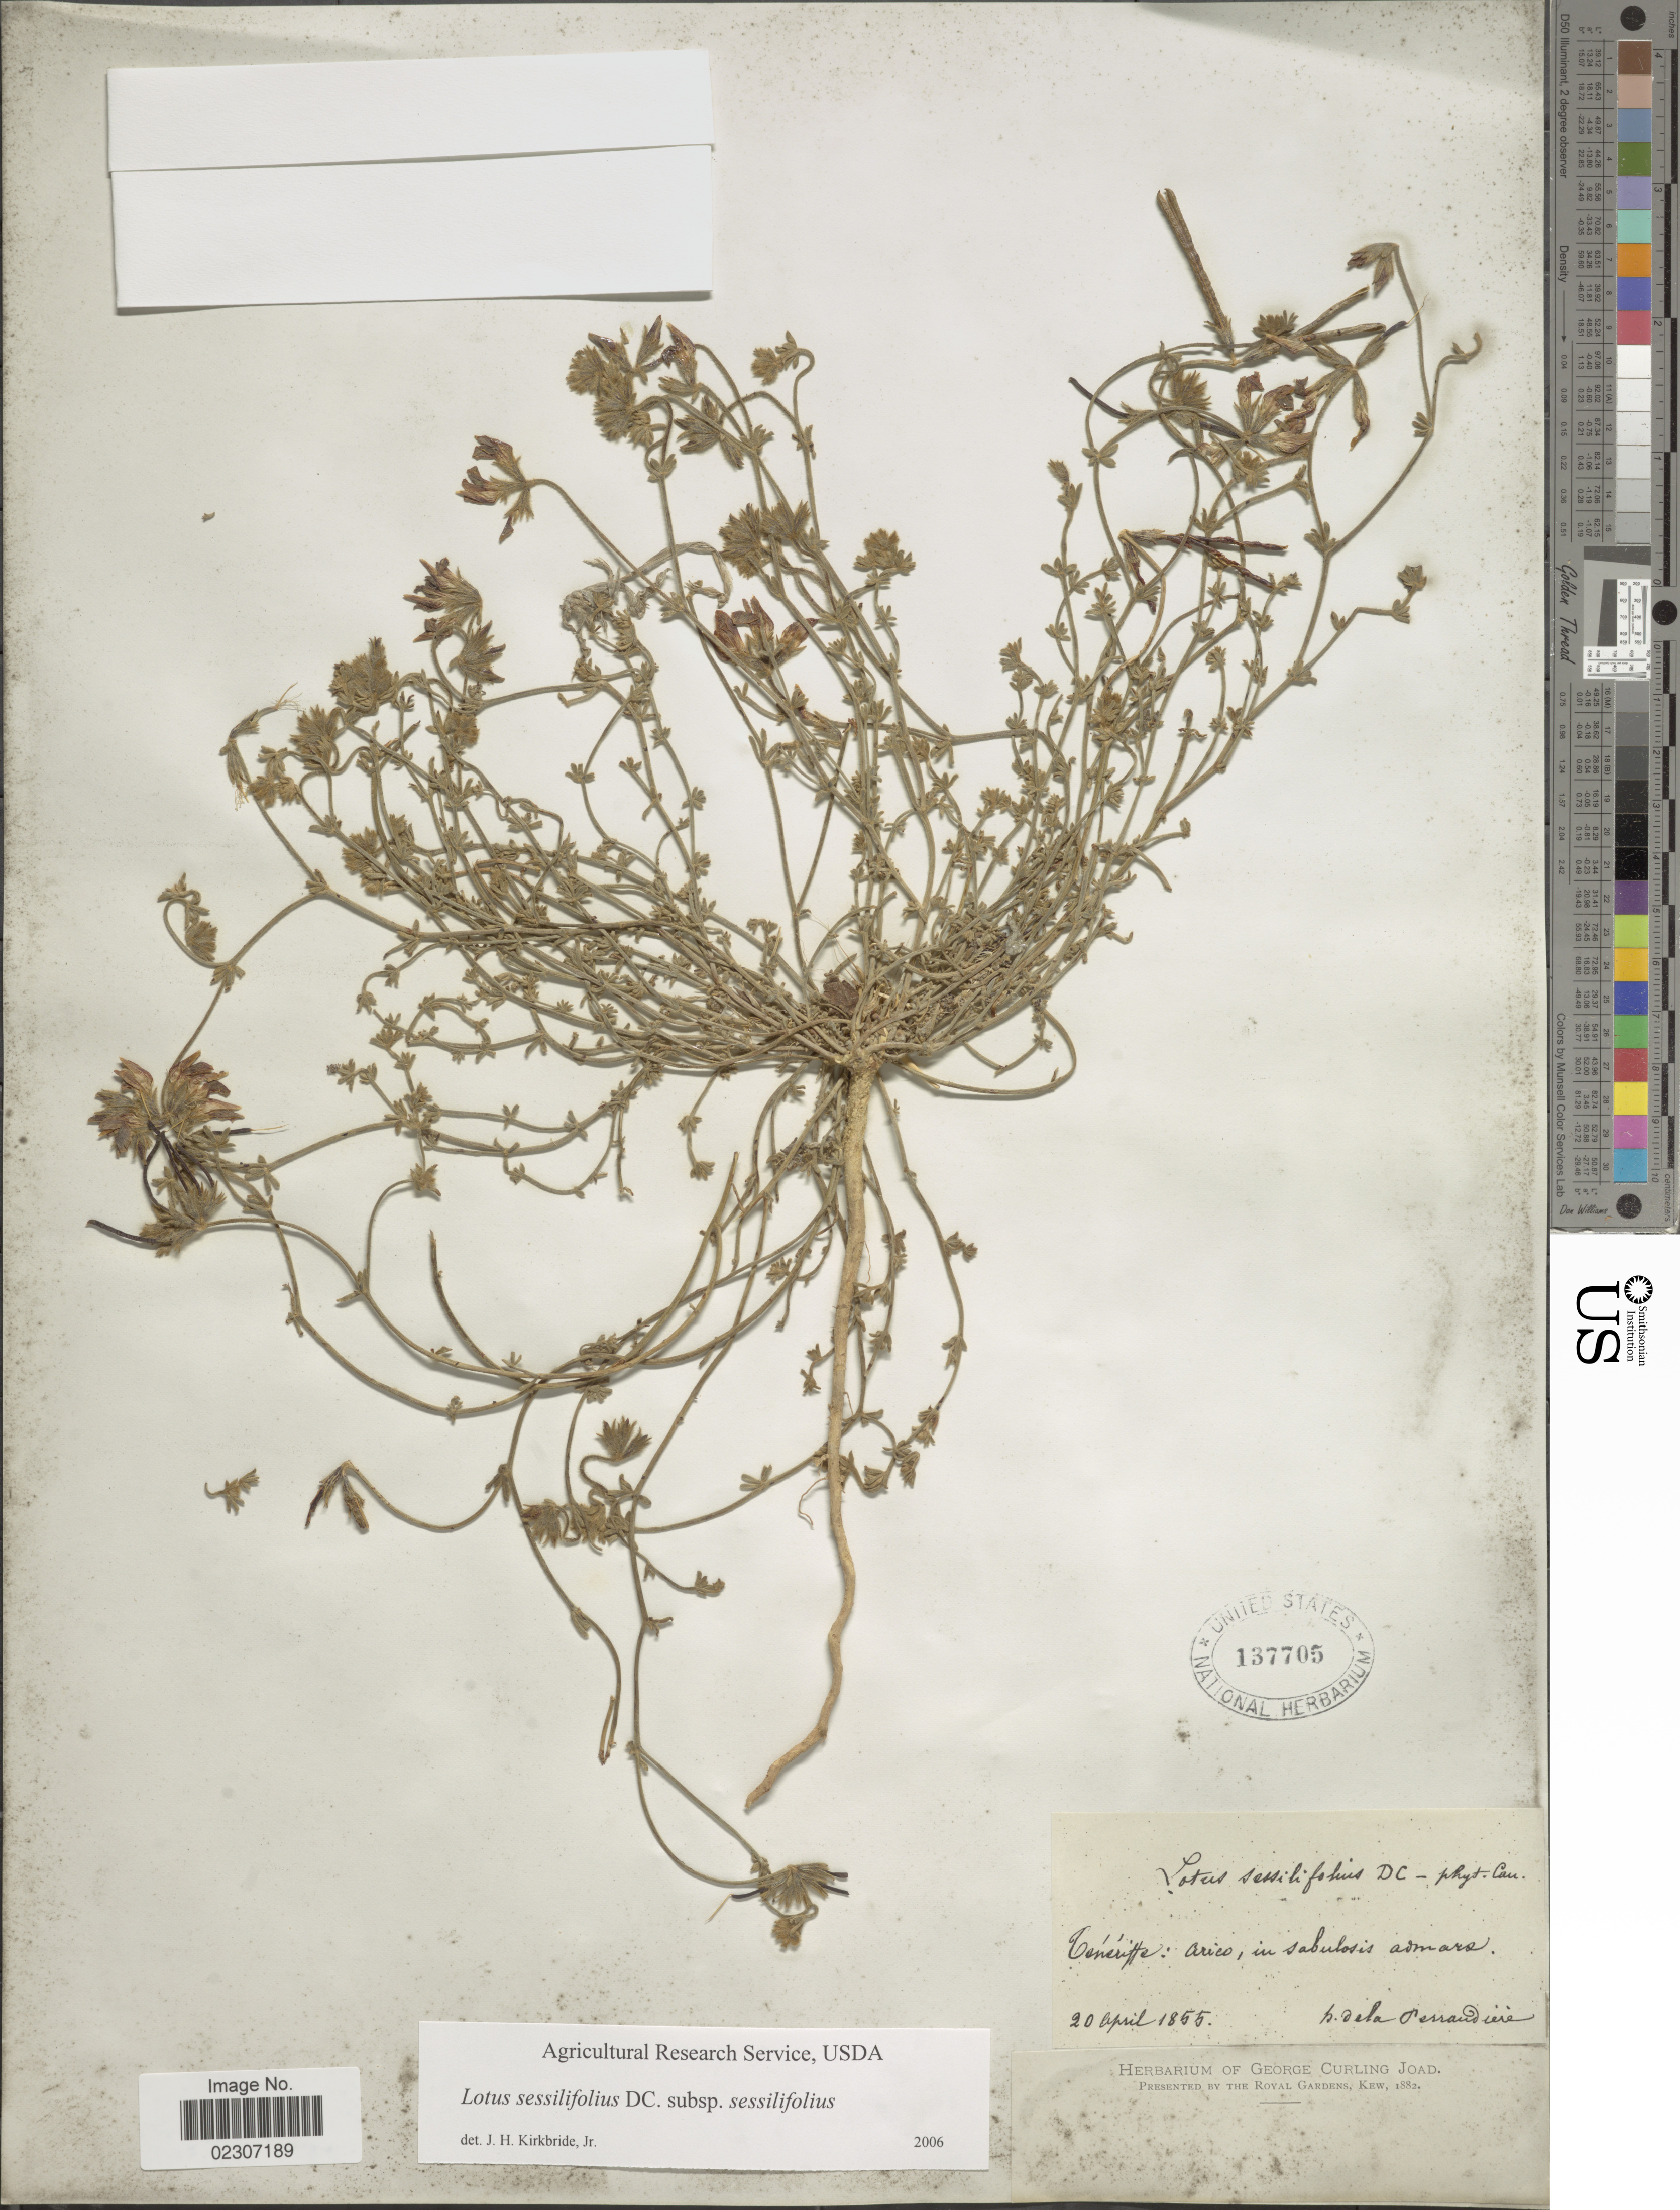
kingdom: Plantae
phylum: Tracheophyta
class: Magnoliopsida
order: Fabales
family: Fabaceae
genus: Lotus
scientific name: Lotus sessilifolius subsp. sessilifolius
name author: DC.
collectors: ex herb. George Curling Joad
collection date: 1855-04-20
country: Spain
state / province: Canarias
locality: Tenerife: arico, in sabulosus ad mare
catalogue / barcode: US 137705